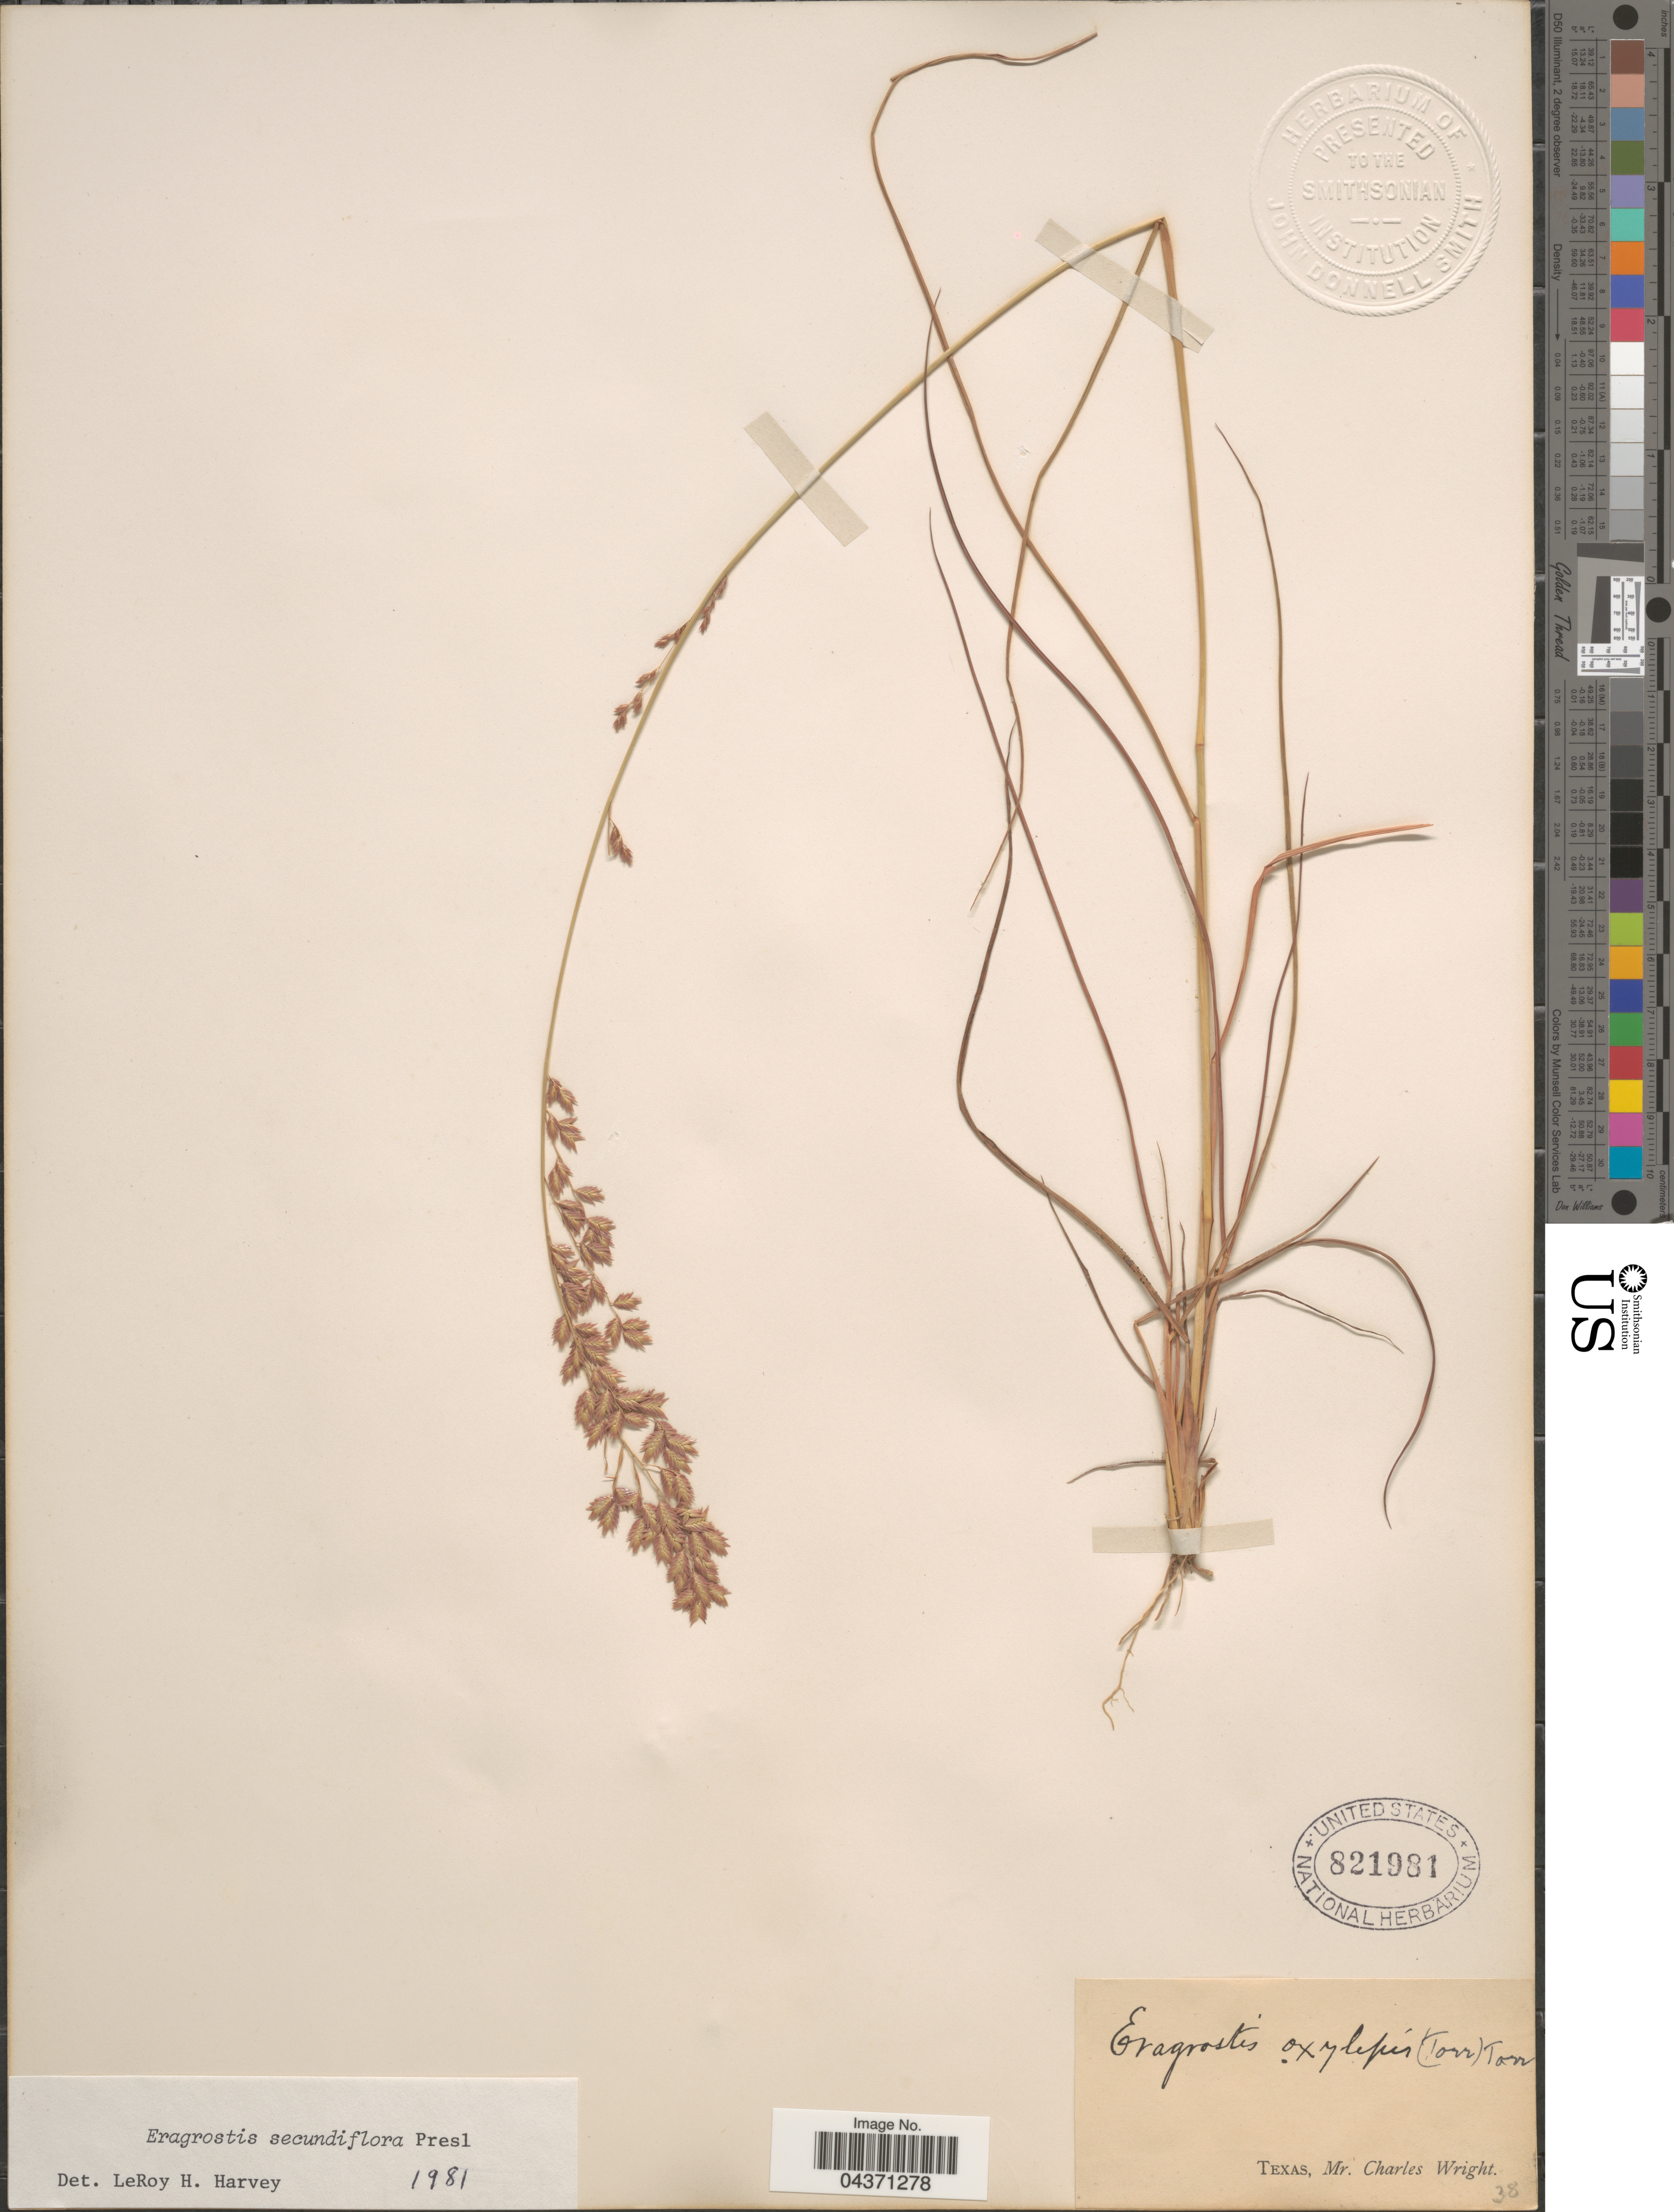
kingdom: Plantae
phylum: Tracheophyta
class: Liliopsida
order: Poales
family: Poaceae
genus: Eragrostis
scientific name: Eragrostis secundiflora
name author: J. Presl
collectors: C. Wright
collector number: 38?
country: United States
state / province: Texas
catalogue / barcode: US 821981